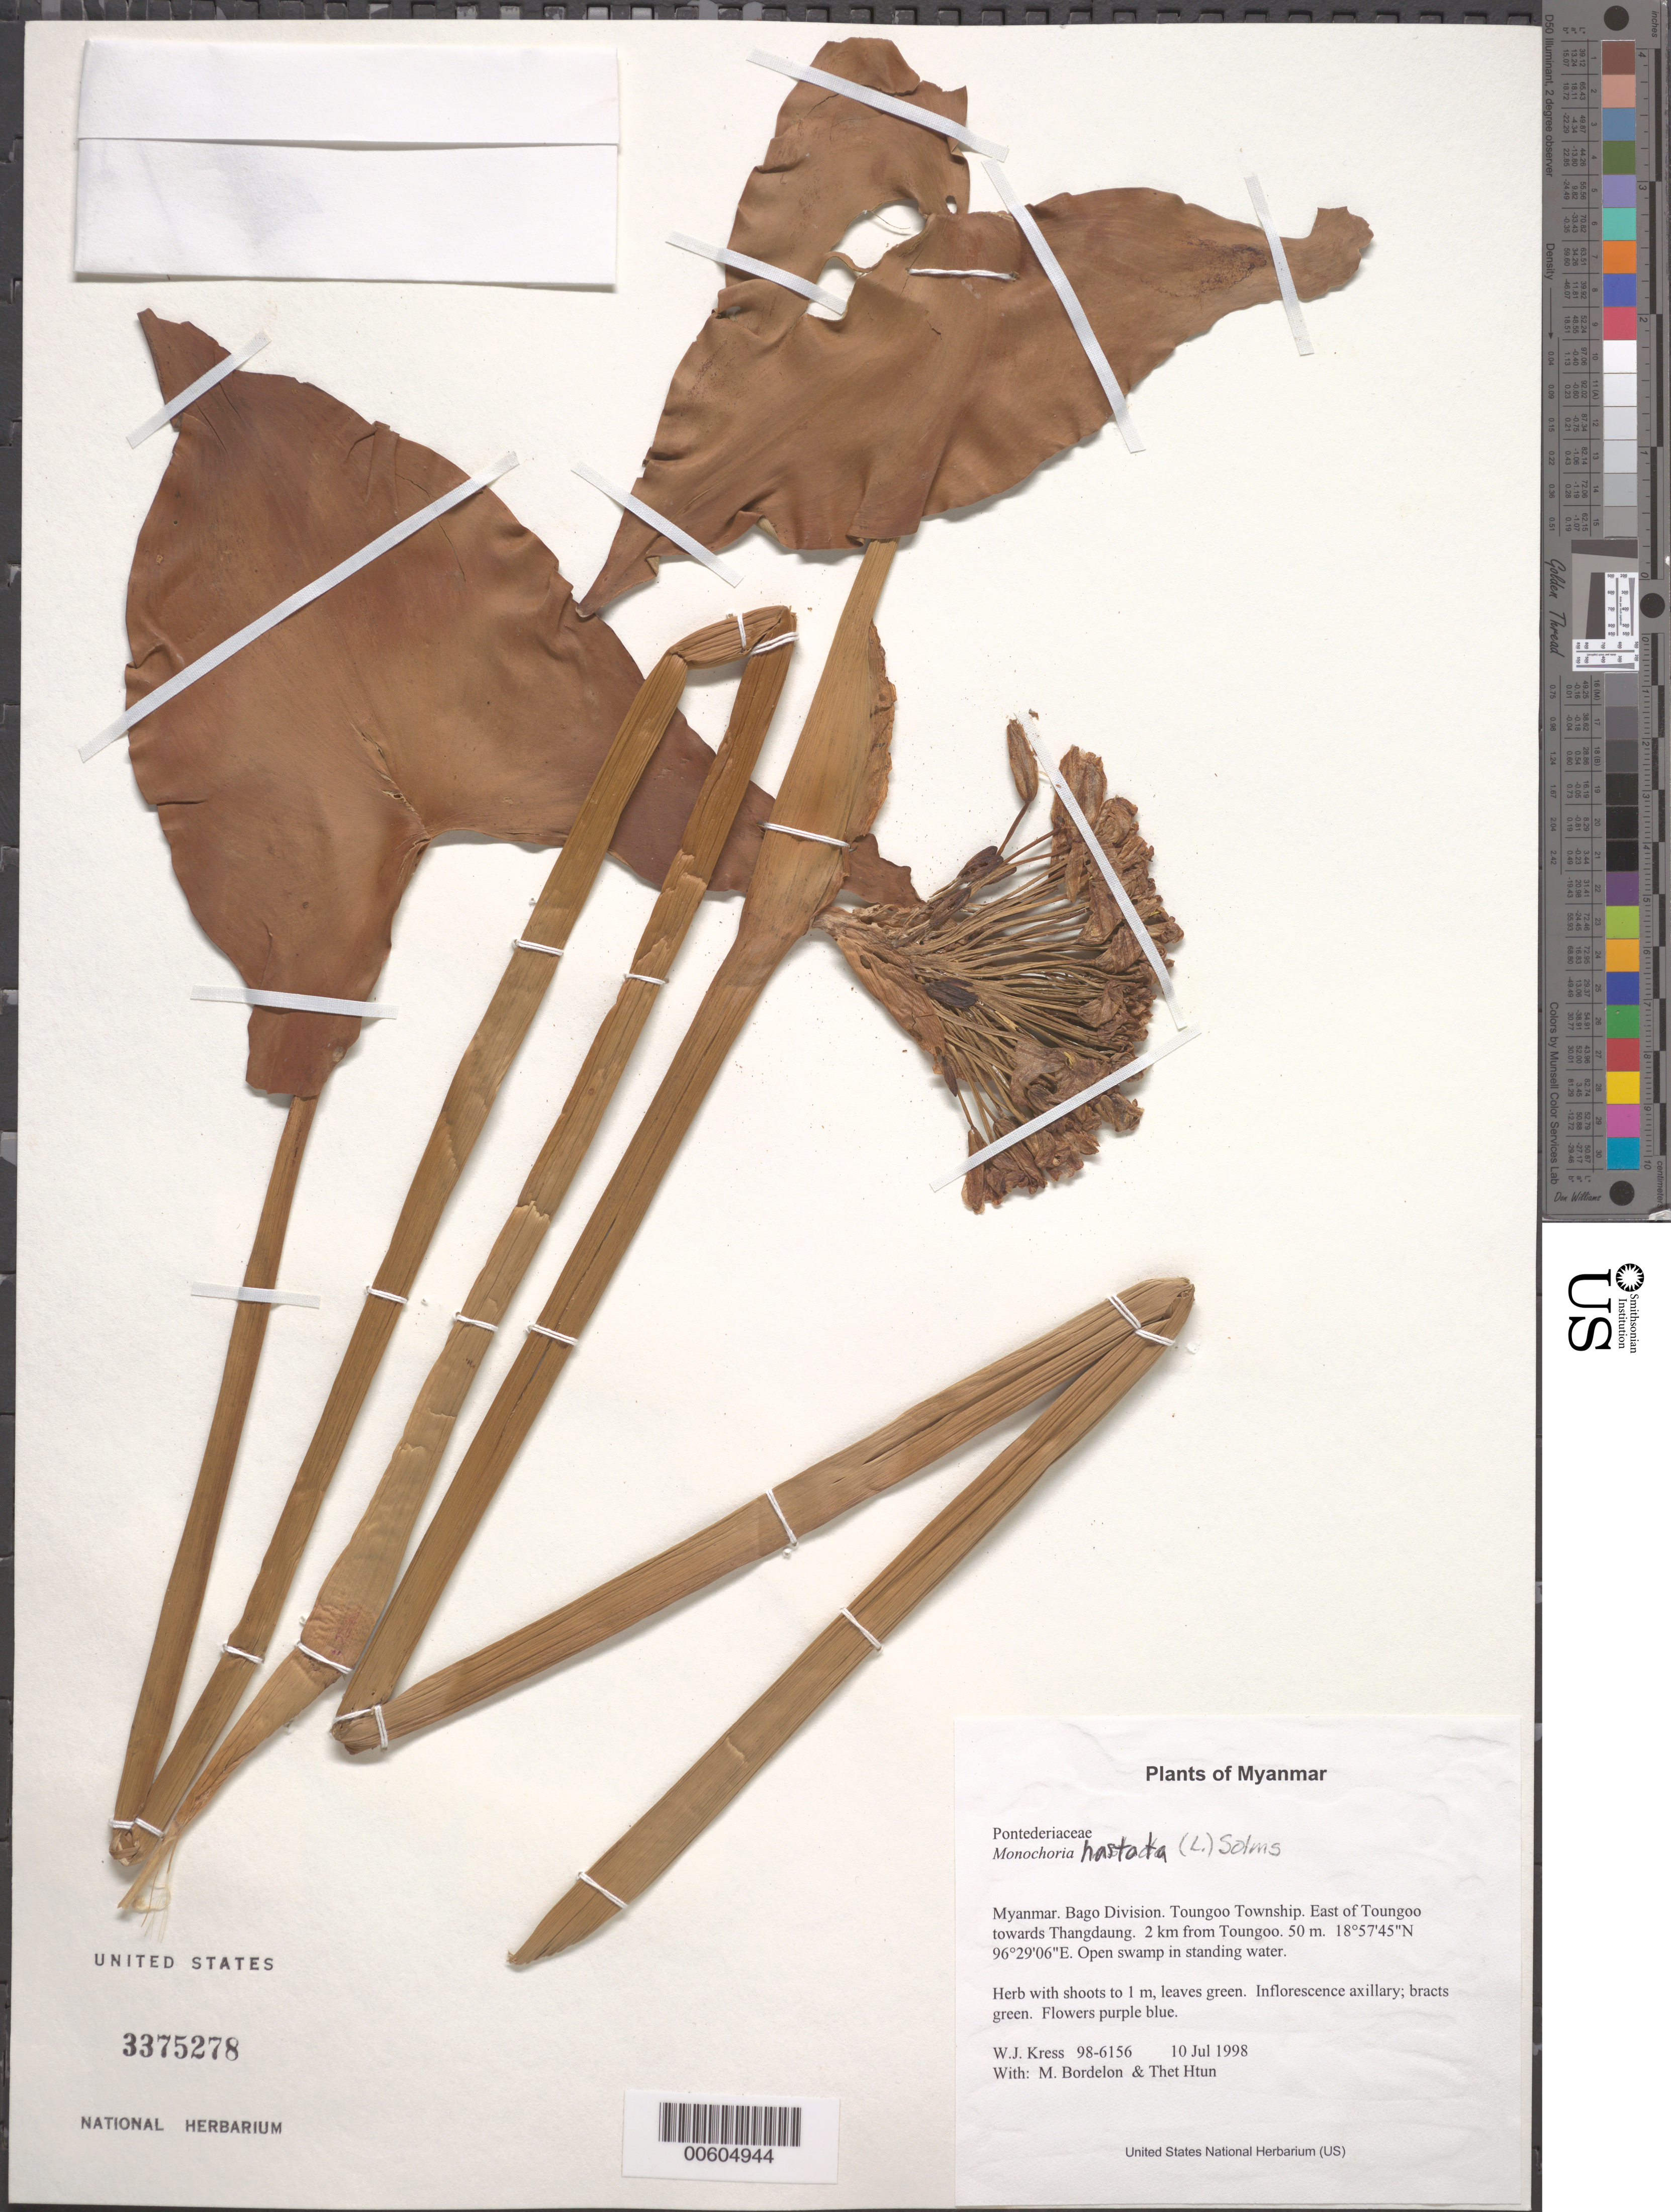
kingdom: Plantae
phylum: Tracheophyta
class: Liliopsida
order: Commelinales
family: Pontederiaceae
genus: Monochoria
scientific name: Monochoria hastata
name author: (L.) Solms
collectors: W. J. Kress, M. Bordelon & Thet Htun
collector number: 98-6156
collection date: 1998-07-10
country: Myanmar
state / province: Bago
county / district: Toungoo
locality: East of Toungoo towards Thangdaung. 2 km from Toungoo.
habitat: Open swamp in standing water.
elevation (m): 50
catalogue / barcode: US 3375278